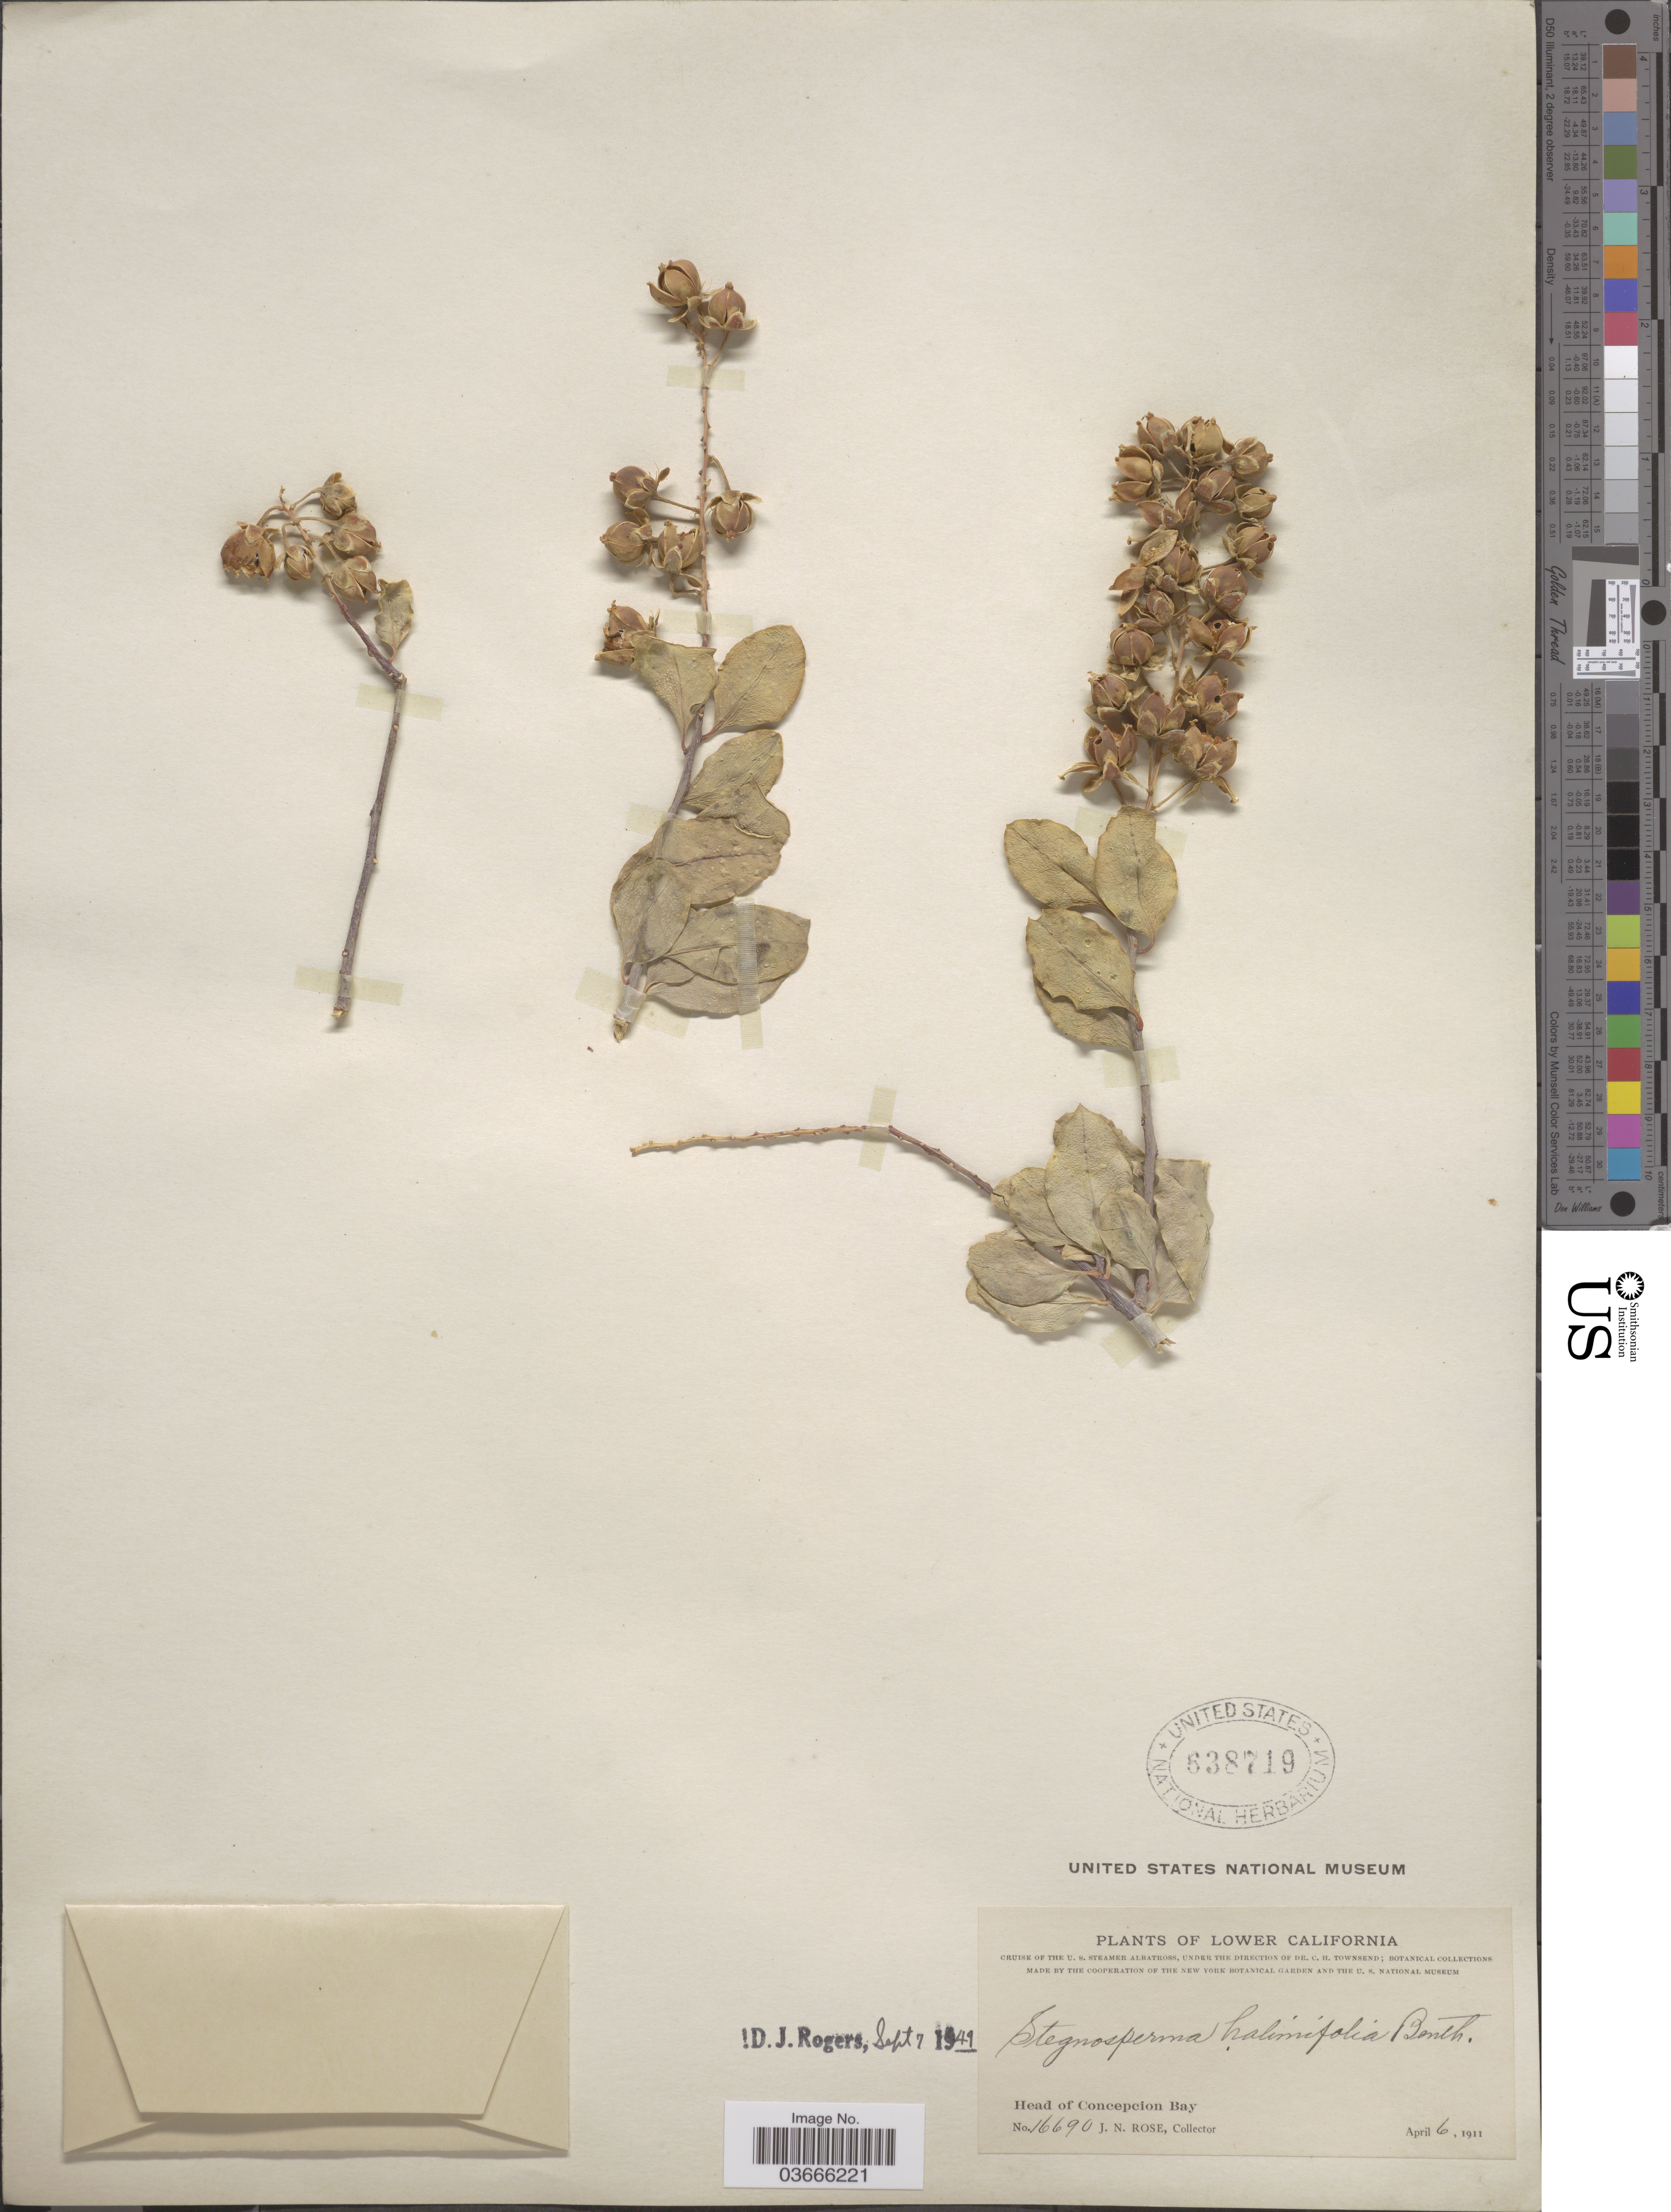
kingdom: Plantae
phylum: Tracheophyta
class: Magnoliopsida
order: Caryophyllales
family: Stegnospermataceae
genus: Stegnosperma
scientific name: Stegnosperma halimifolium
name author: Benth.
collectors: J. N. Rose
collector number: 16690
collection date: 1911-04-06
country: Mexico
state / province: Baja California Sur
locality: Lower California. Head of Concepcion Bay.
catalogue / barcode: US 538719